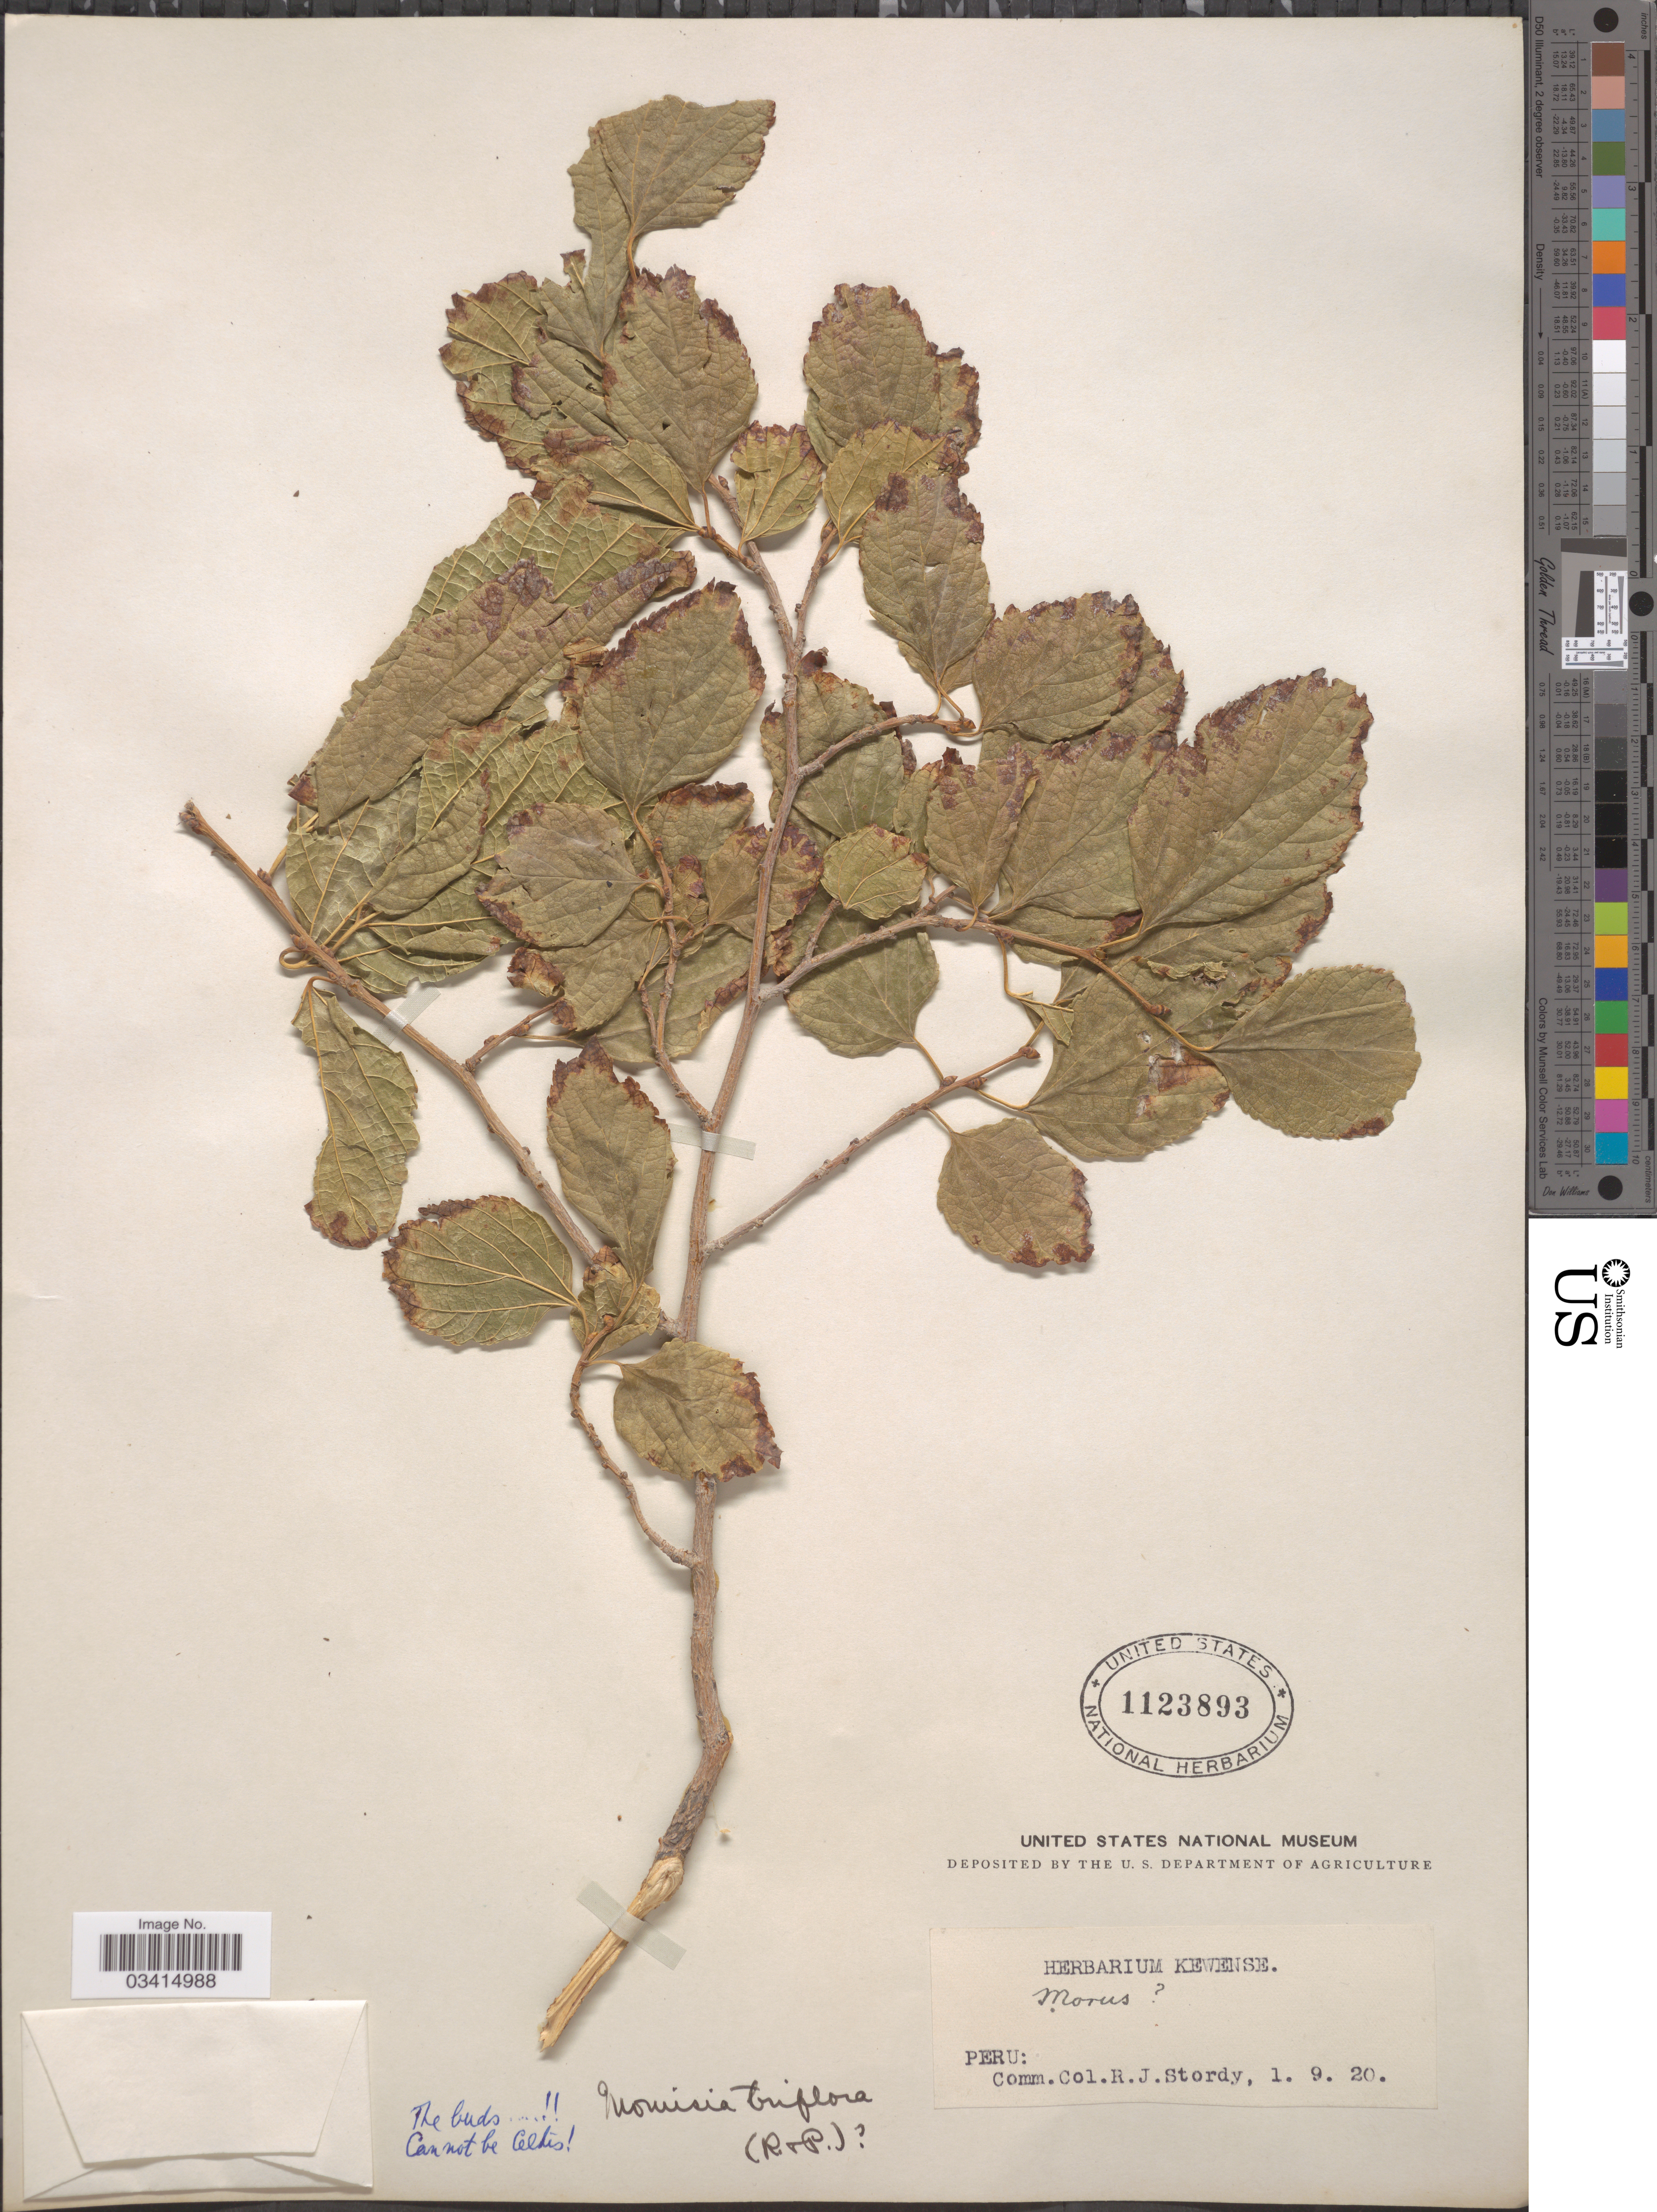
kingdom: Plantae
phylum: Tracheophyta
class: Magnoliopsida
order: Rosales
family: Cannabaceae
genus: Celtis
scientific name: Celtis triflora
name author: (Klotzsch) Ruiz ex Miq.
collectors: R. Stordy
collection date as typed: Transcribed d/m/y: 1/9/20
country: Peru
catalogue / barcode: US 1123893